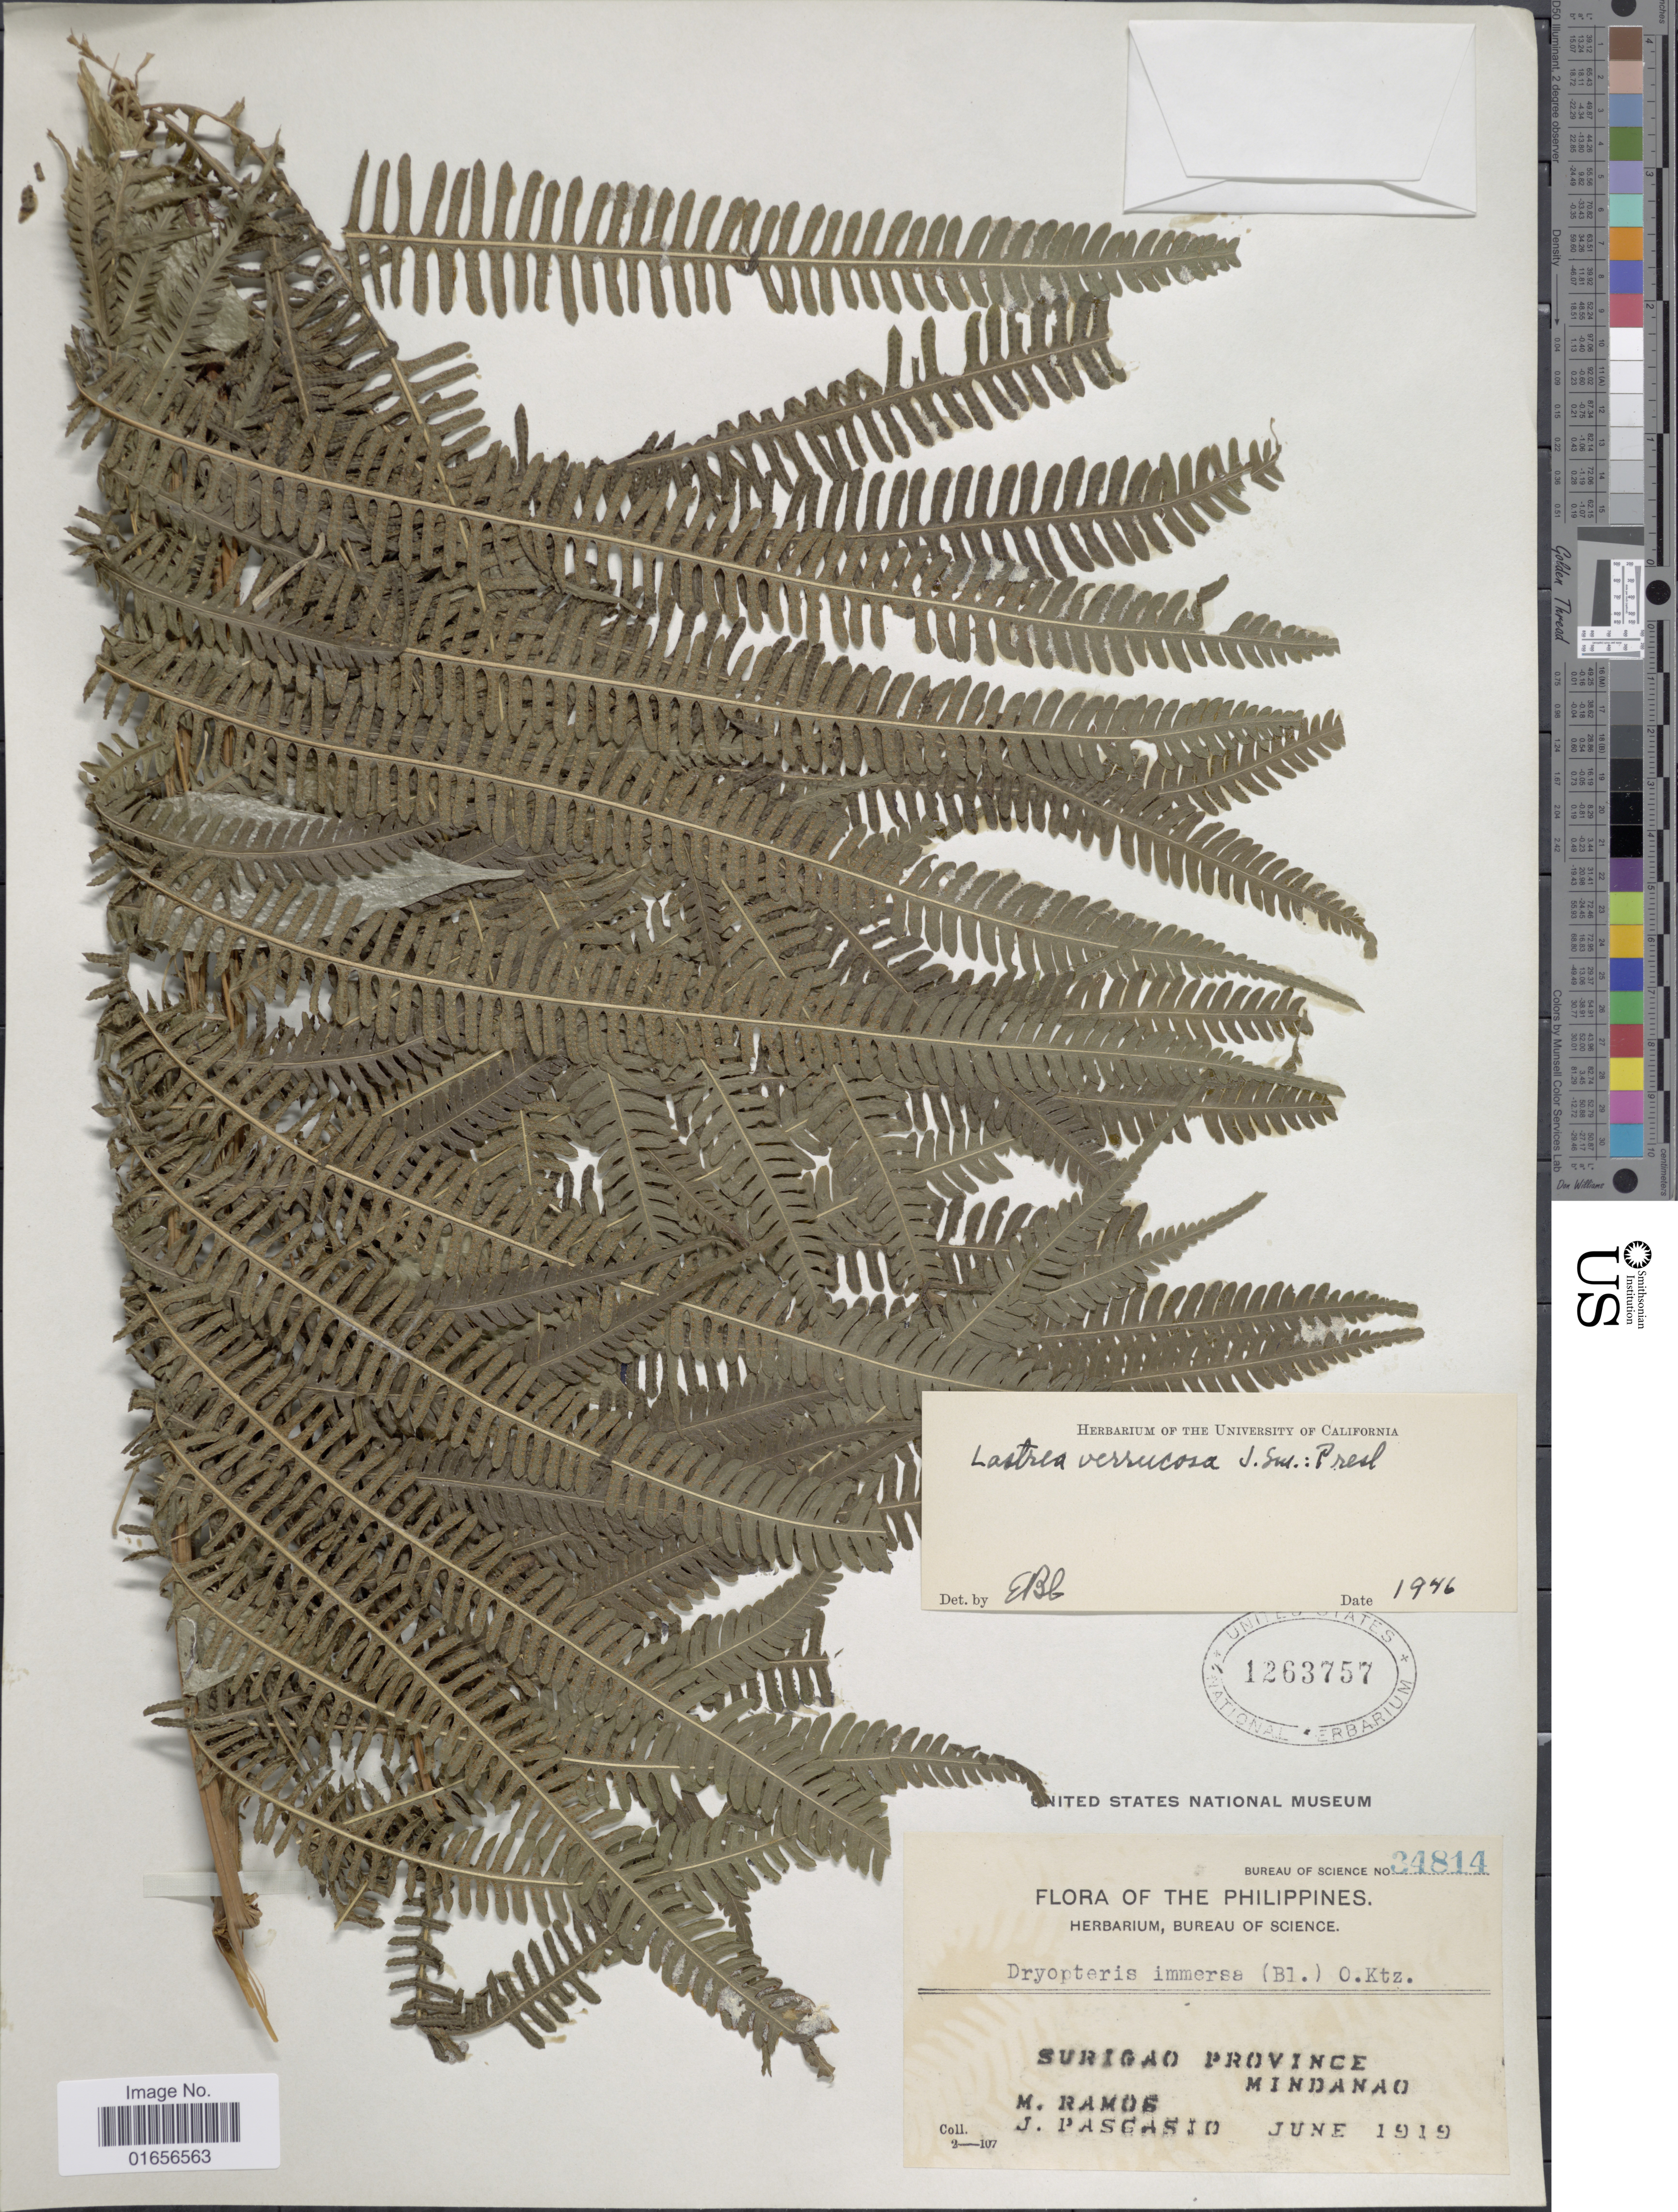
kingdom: Plantae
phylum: Tracheophyta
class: Polypodiopsida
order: Polypodiales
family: Thelypteridaceae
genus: Amphineuron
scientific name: Amphineuron immersum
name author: (Blume) Holttum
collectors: M. Ramos & J. Pasgasio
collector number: Bureau of Science 34814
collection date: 1919-06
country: Philippines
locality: The Philippines, Surigao province, Mindanao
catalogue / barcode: US 1263757